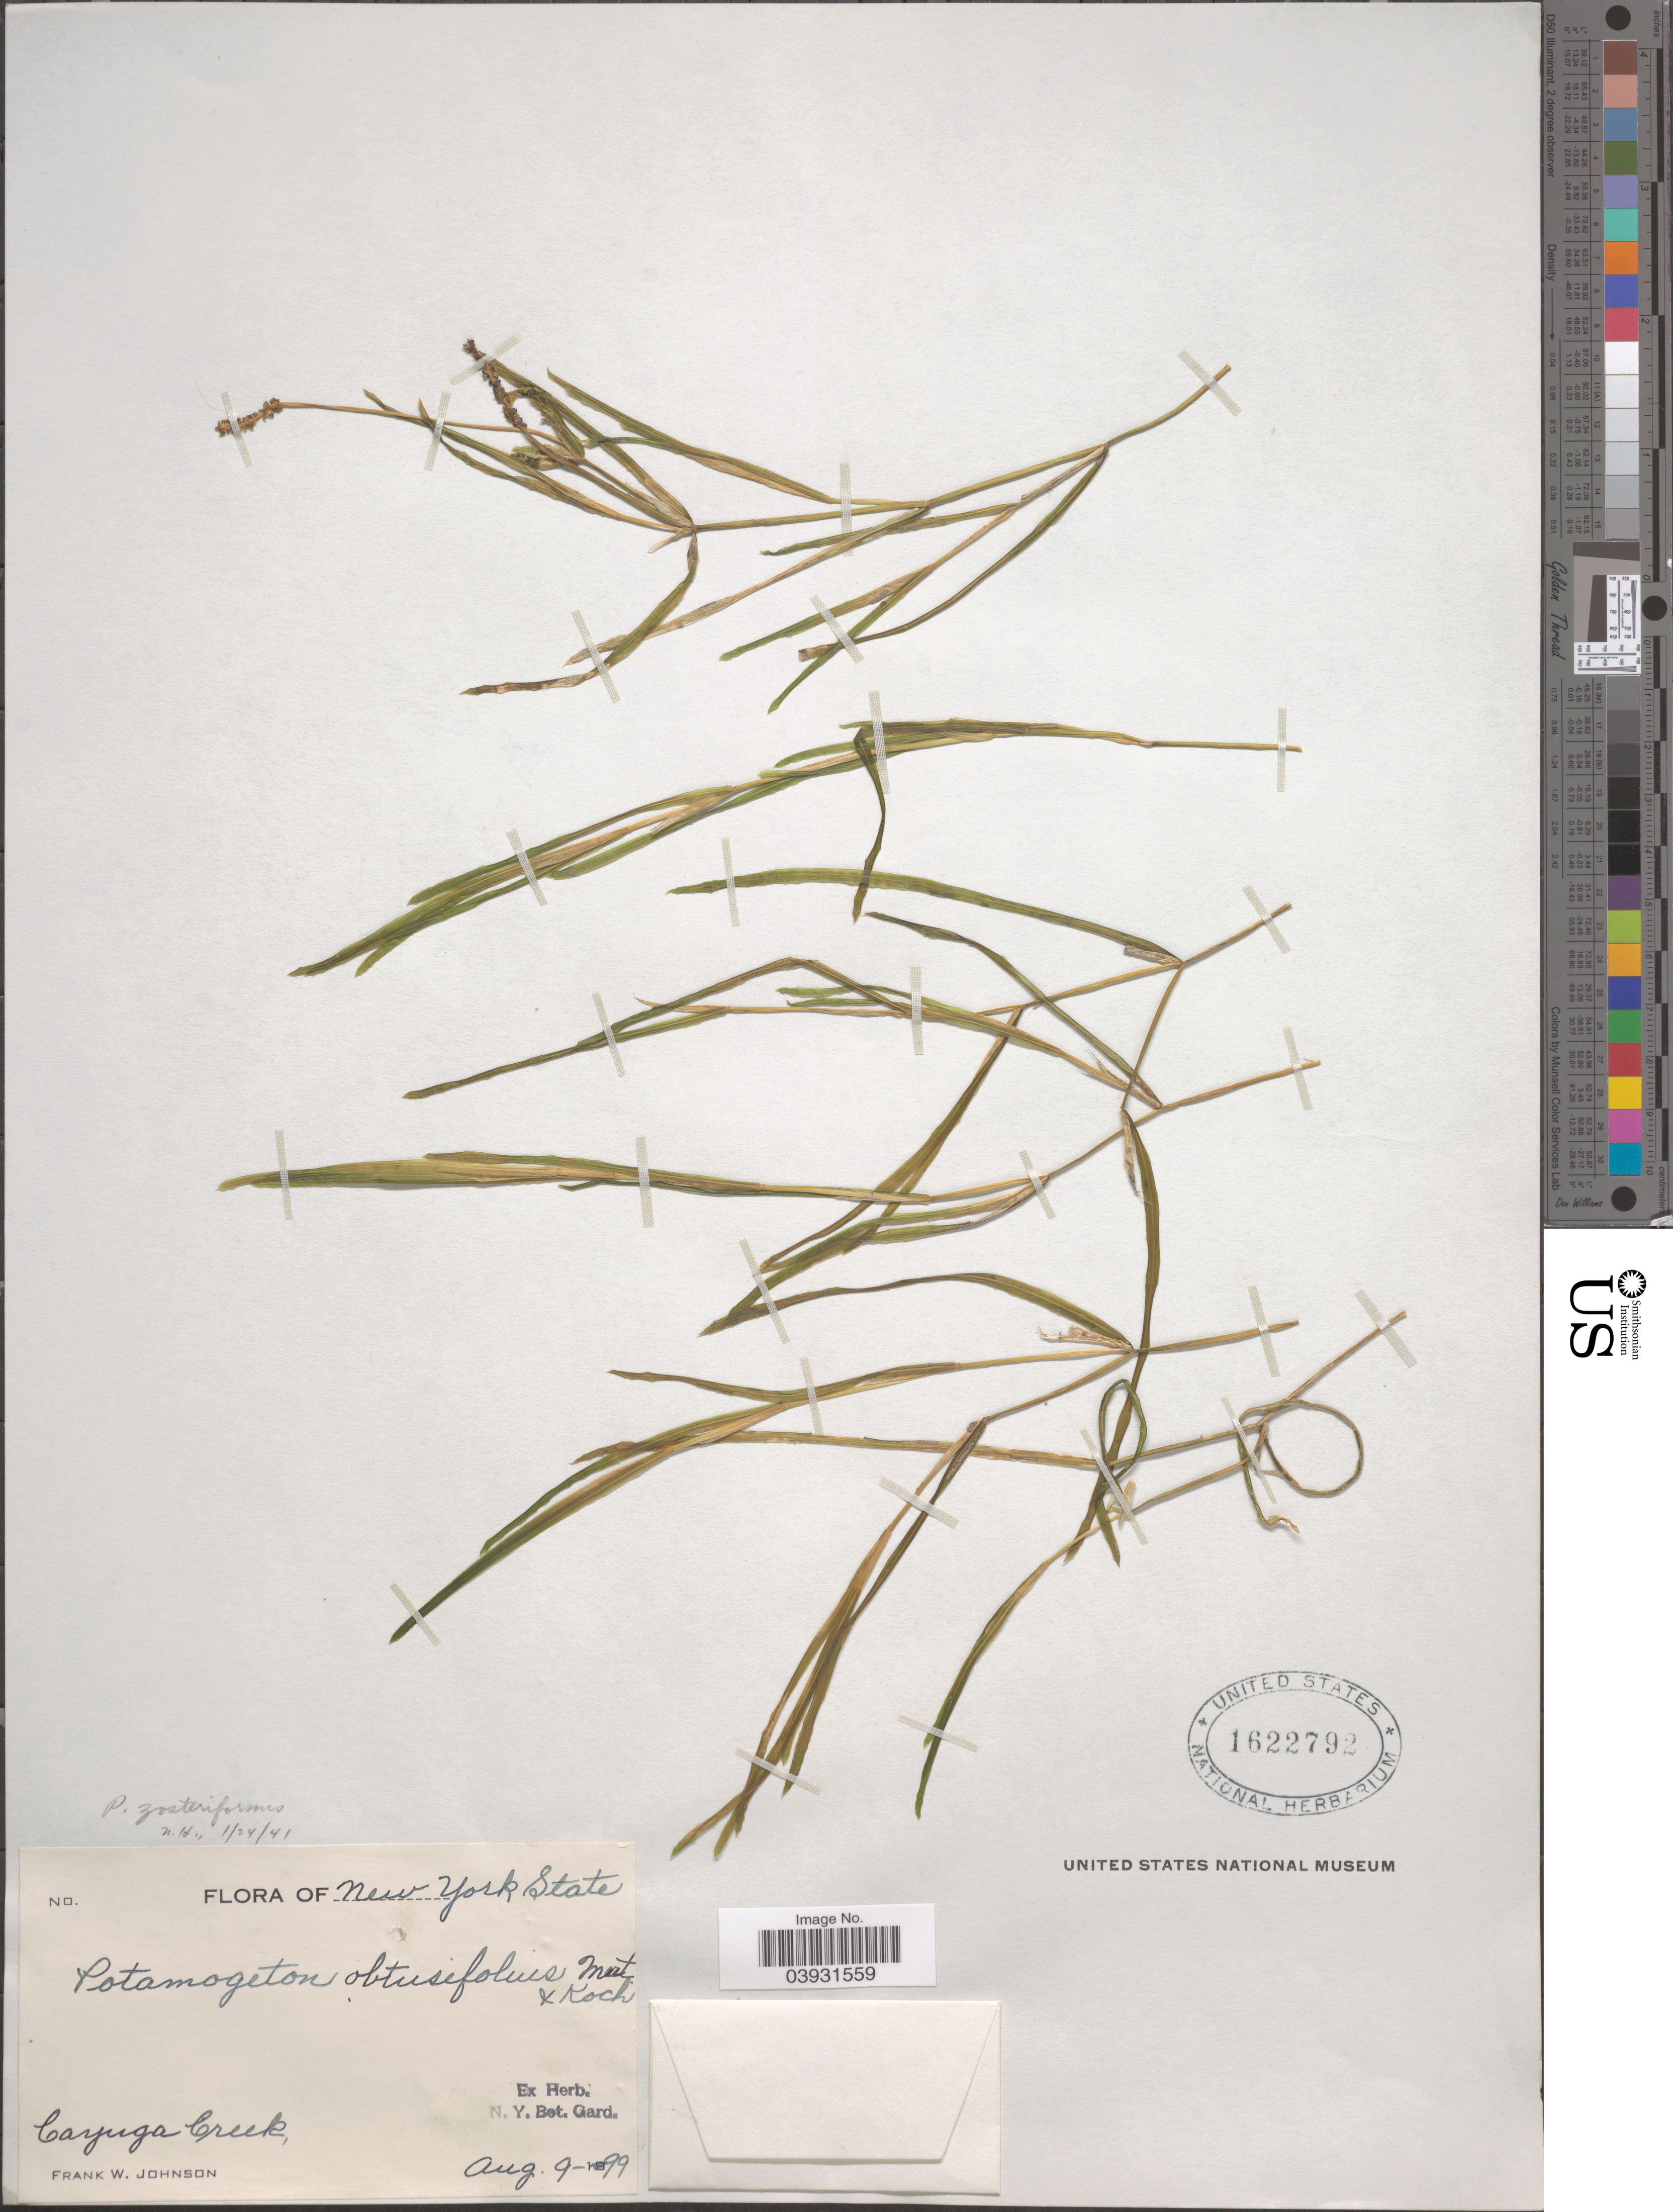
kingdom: Plantae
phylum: Tracheophyta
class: Liliopsida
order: Alismatales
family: Potamogetonaceae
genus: Potamogeton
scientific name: Potamogeton zosterifolius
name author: Schumach.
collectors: F. W. Johnson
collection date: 1899-08-09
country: United States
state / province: New York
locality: Cayuya Creek.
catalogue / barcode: US 1622792